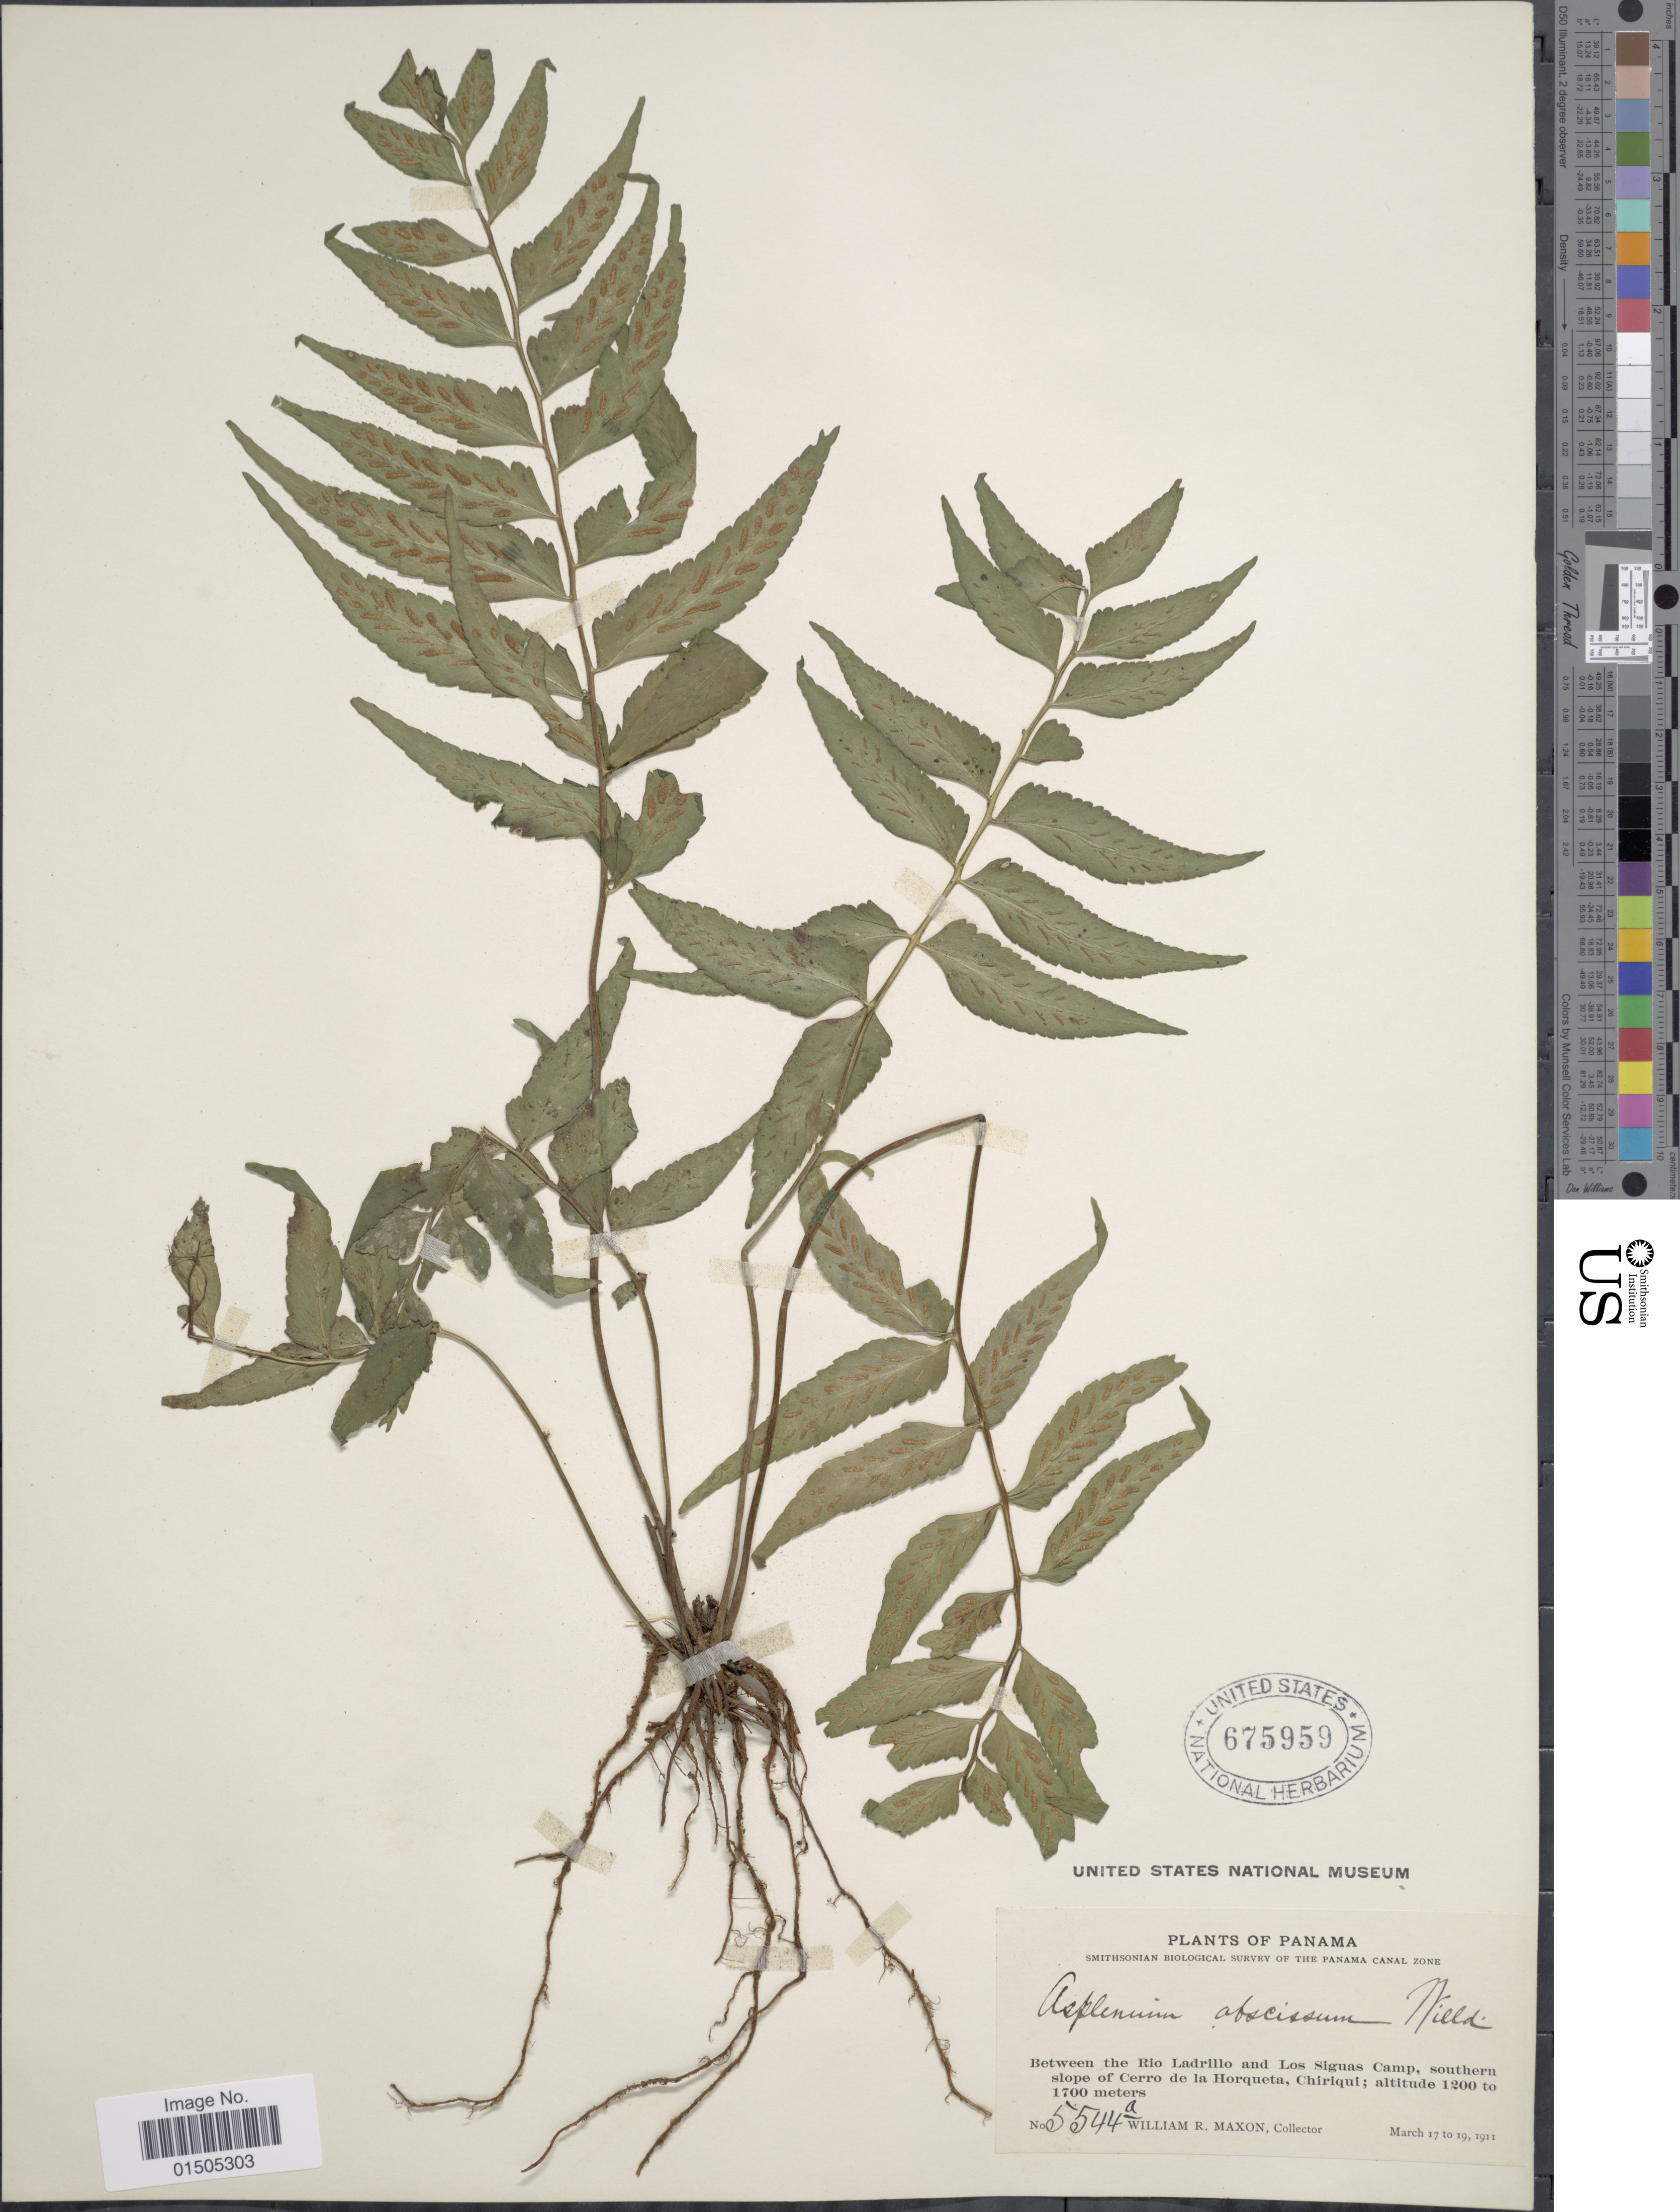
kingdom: Plantae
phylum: Tracheophyta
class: Polypodiopsida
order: Polypodiales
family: Aspleniaceae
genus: Asplenium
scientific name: Asplenium abscissum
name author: Willd.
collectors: W. R. Maxon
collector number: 5544a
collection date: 1911-03-17/1911-03-19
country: Panama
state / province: Chiriqui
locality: Panama. Between the Rio Ladrillo and Los Siguas Camp, southern slope of Cerro de la Horqueta.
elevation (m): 1200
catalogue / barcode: US 675959